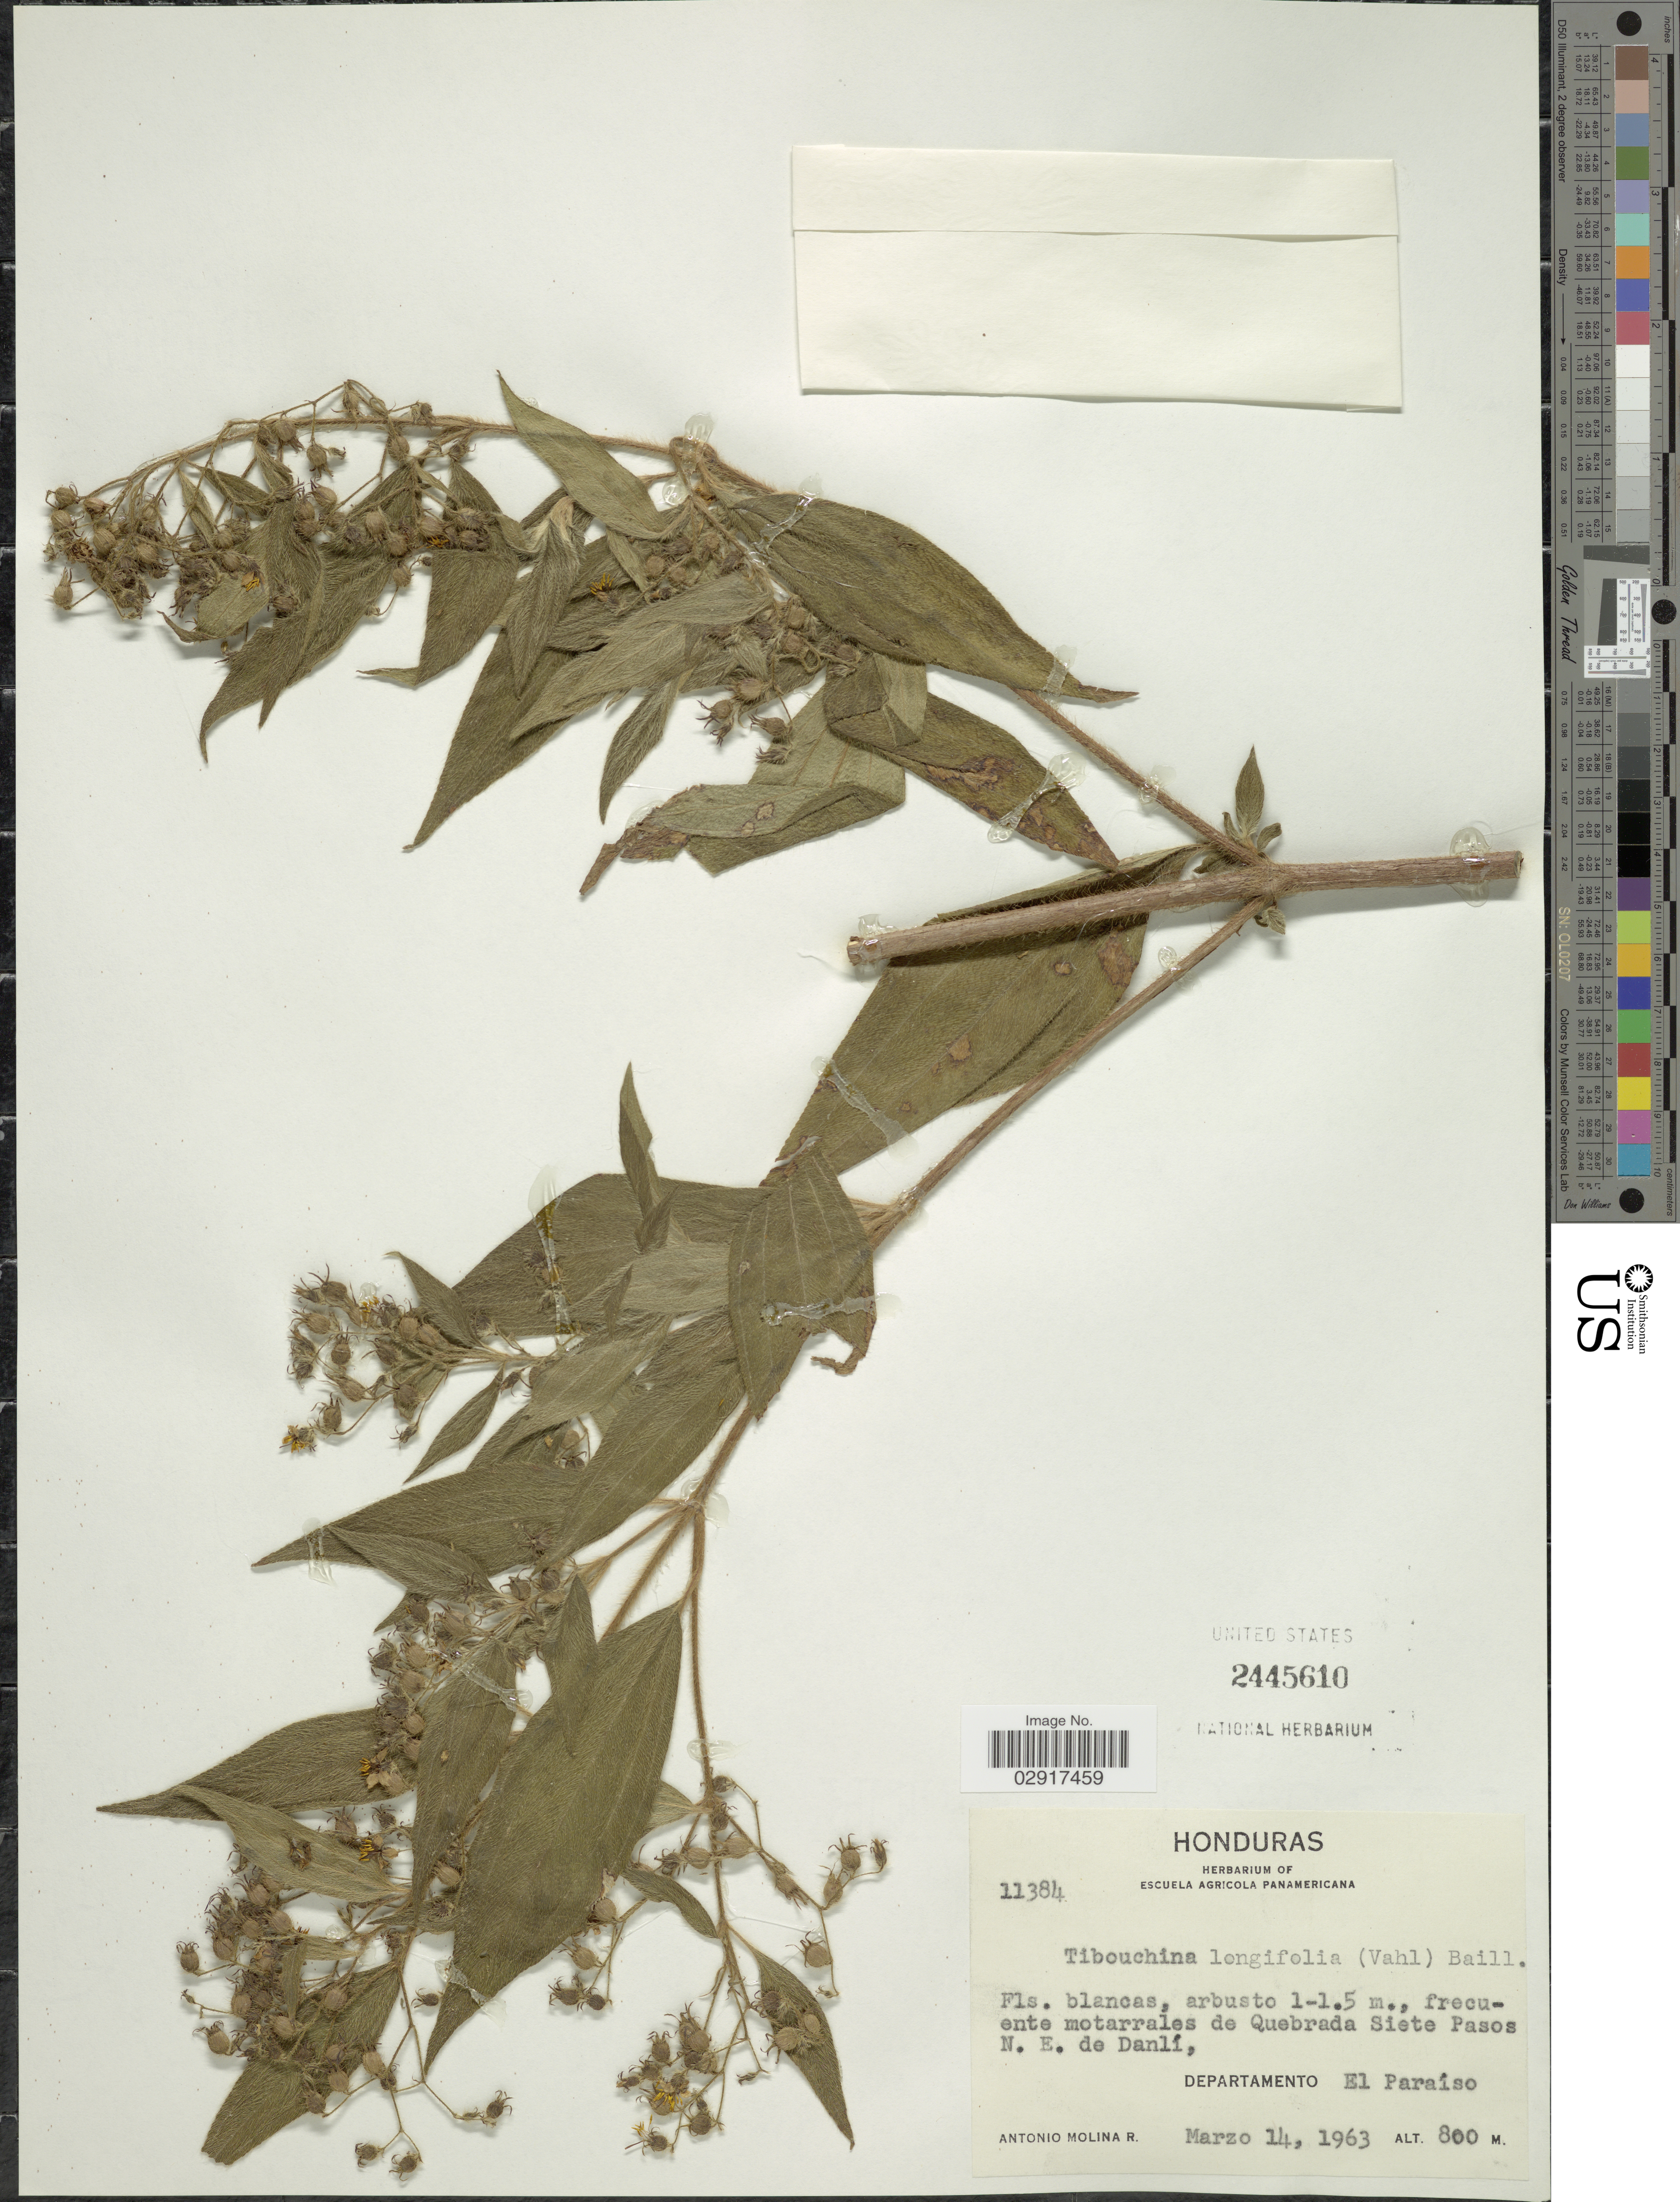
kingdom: Plantae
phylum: Tracheophyta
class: Magnoliopsida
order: Myrtales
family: Melastomataceae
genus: Chaetogastra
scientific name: Chaetogastra longifolia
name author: (Vahl) DC.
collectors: A. Molina R.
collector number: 11384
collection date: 1963-03-14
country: Honduras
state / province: El Paraíso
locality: Frecuente motarrales de Quebrada Siete Pasos N. E. de Danlí, Departamento El Paraíso.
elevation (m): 800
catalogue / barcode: US 2445610